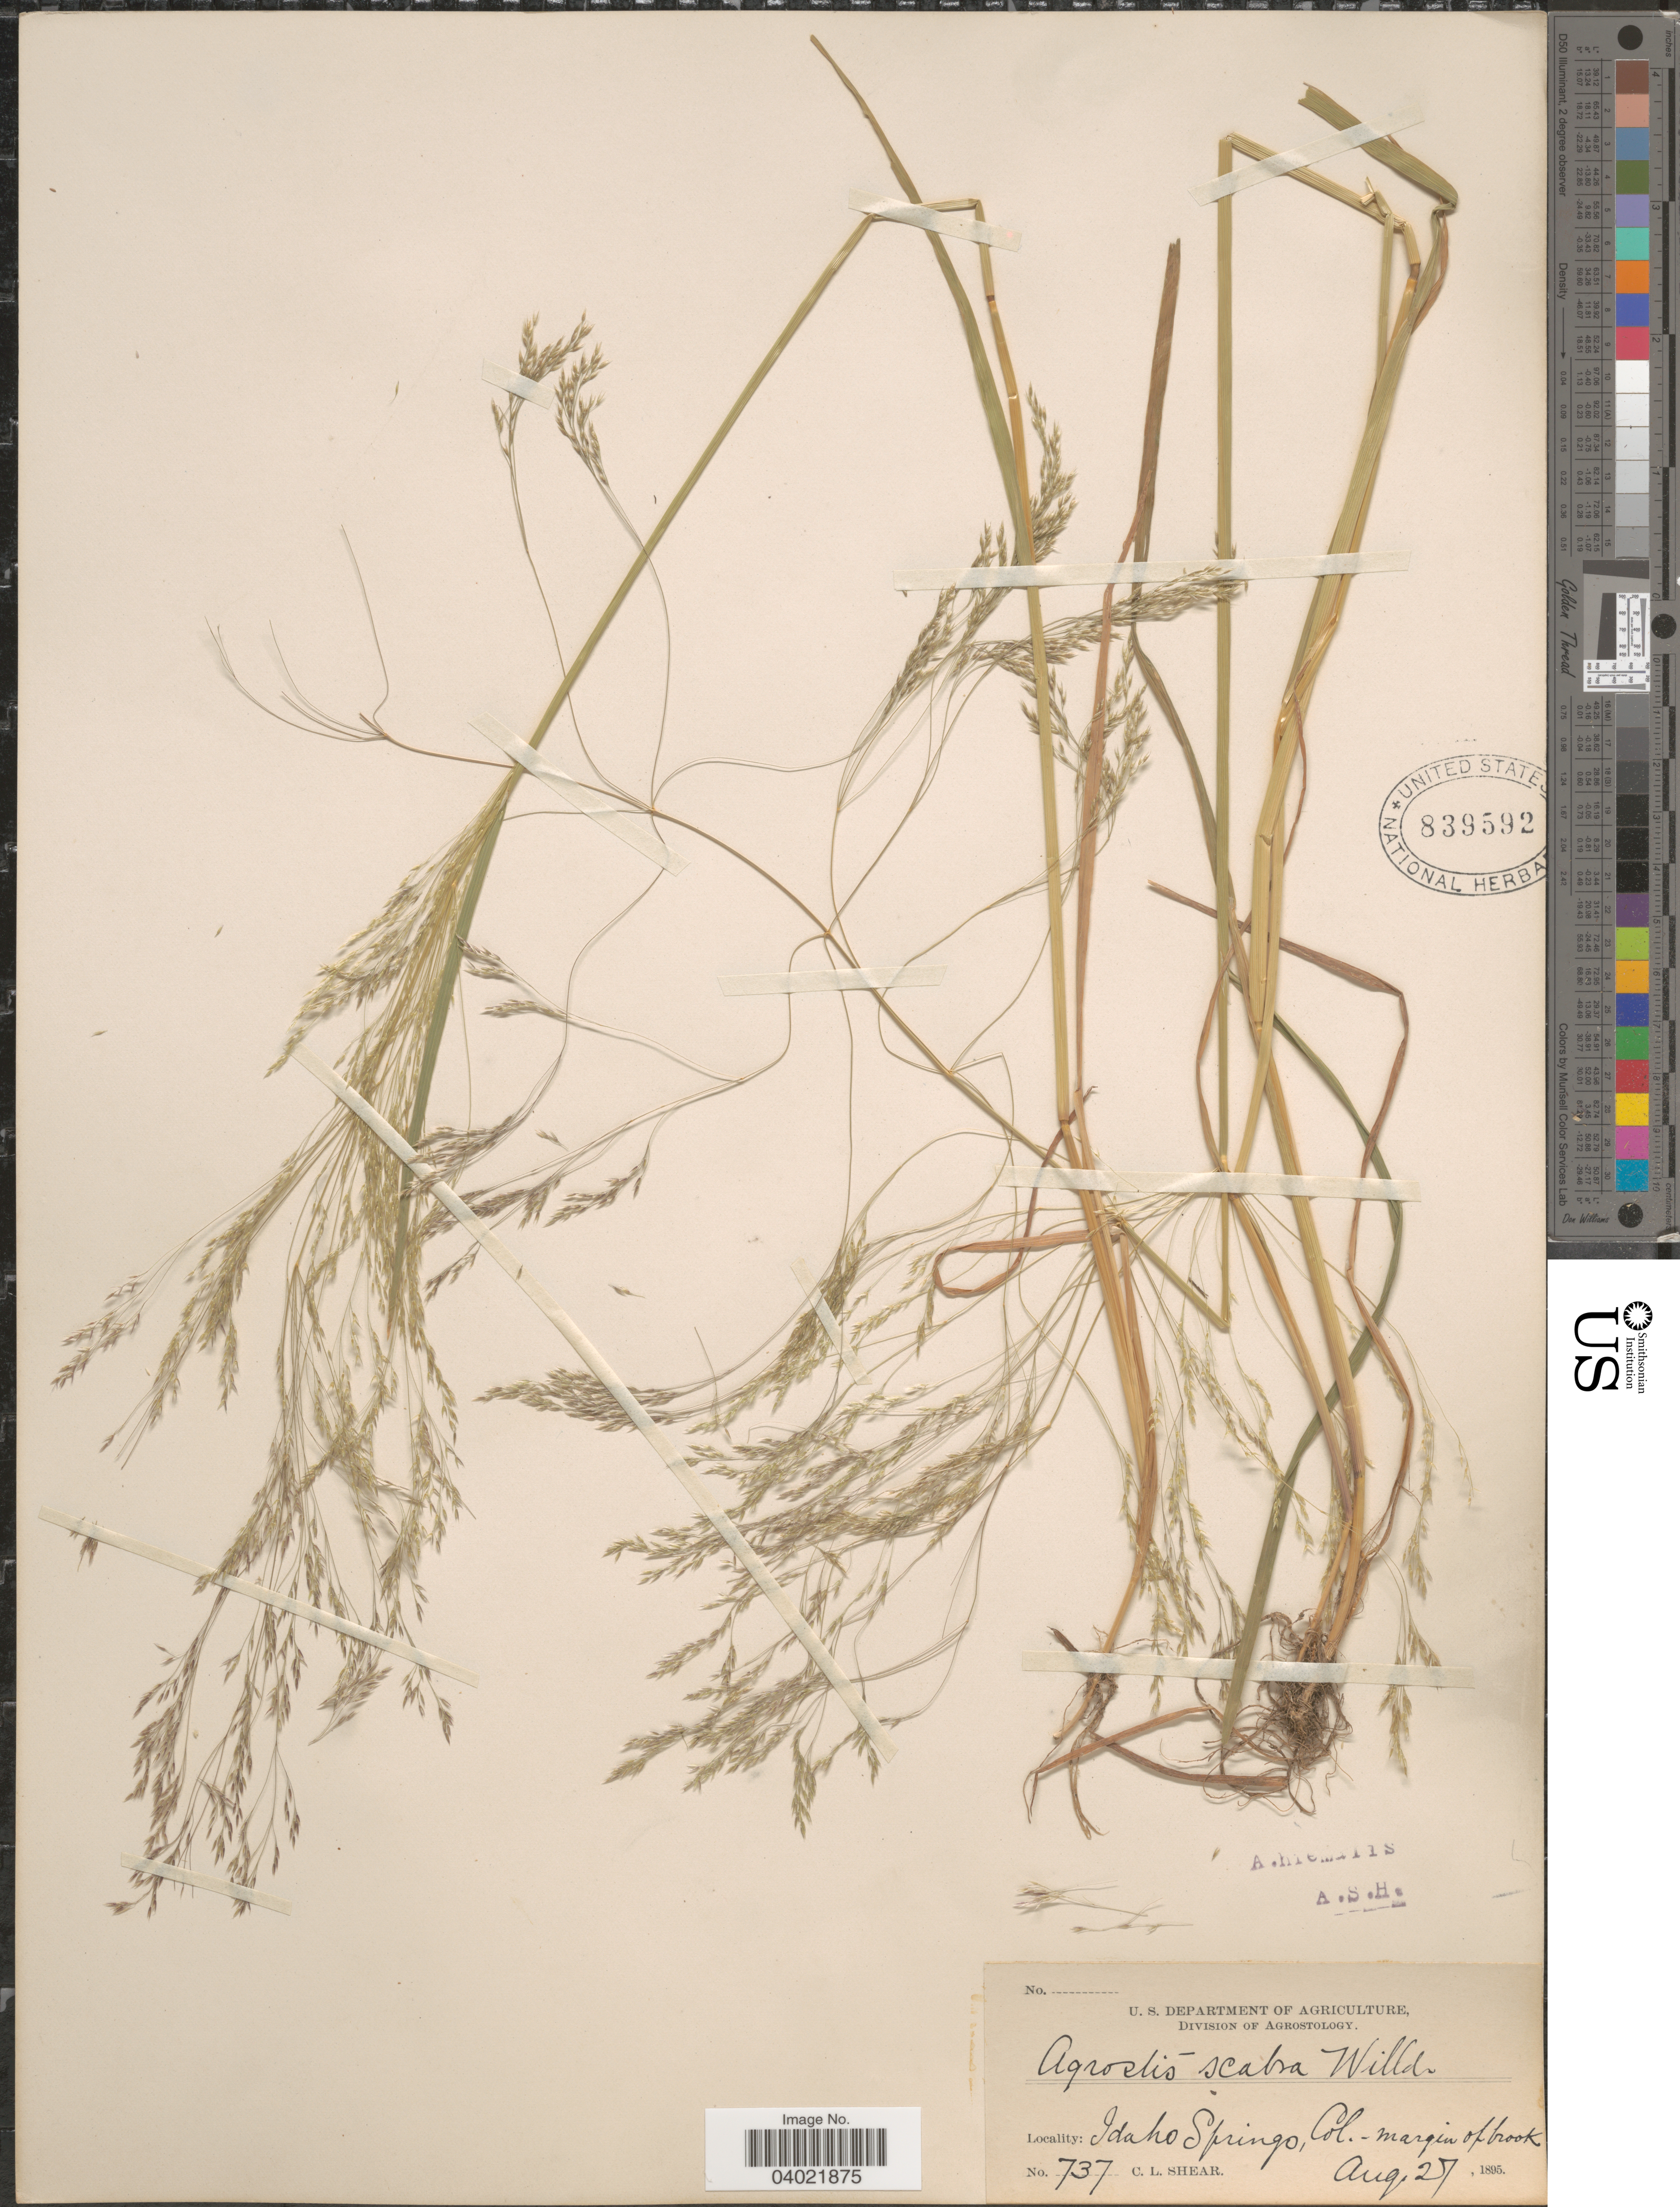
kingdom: Plantae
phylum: Tracheophyta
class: Liliopsida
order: Poales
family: Poaceae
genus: Agrostis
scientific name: Agrostis scabra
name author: Willd.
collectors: C. L. Shear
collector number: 737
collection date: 1895-08-27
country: United States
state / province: Colorado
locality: Idaho Springs.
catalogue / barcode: US 839592